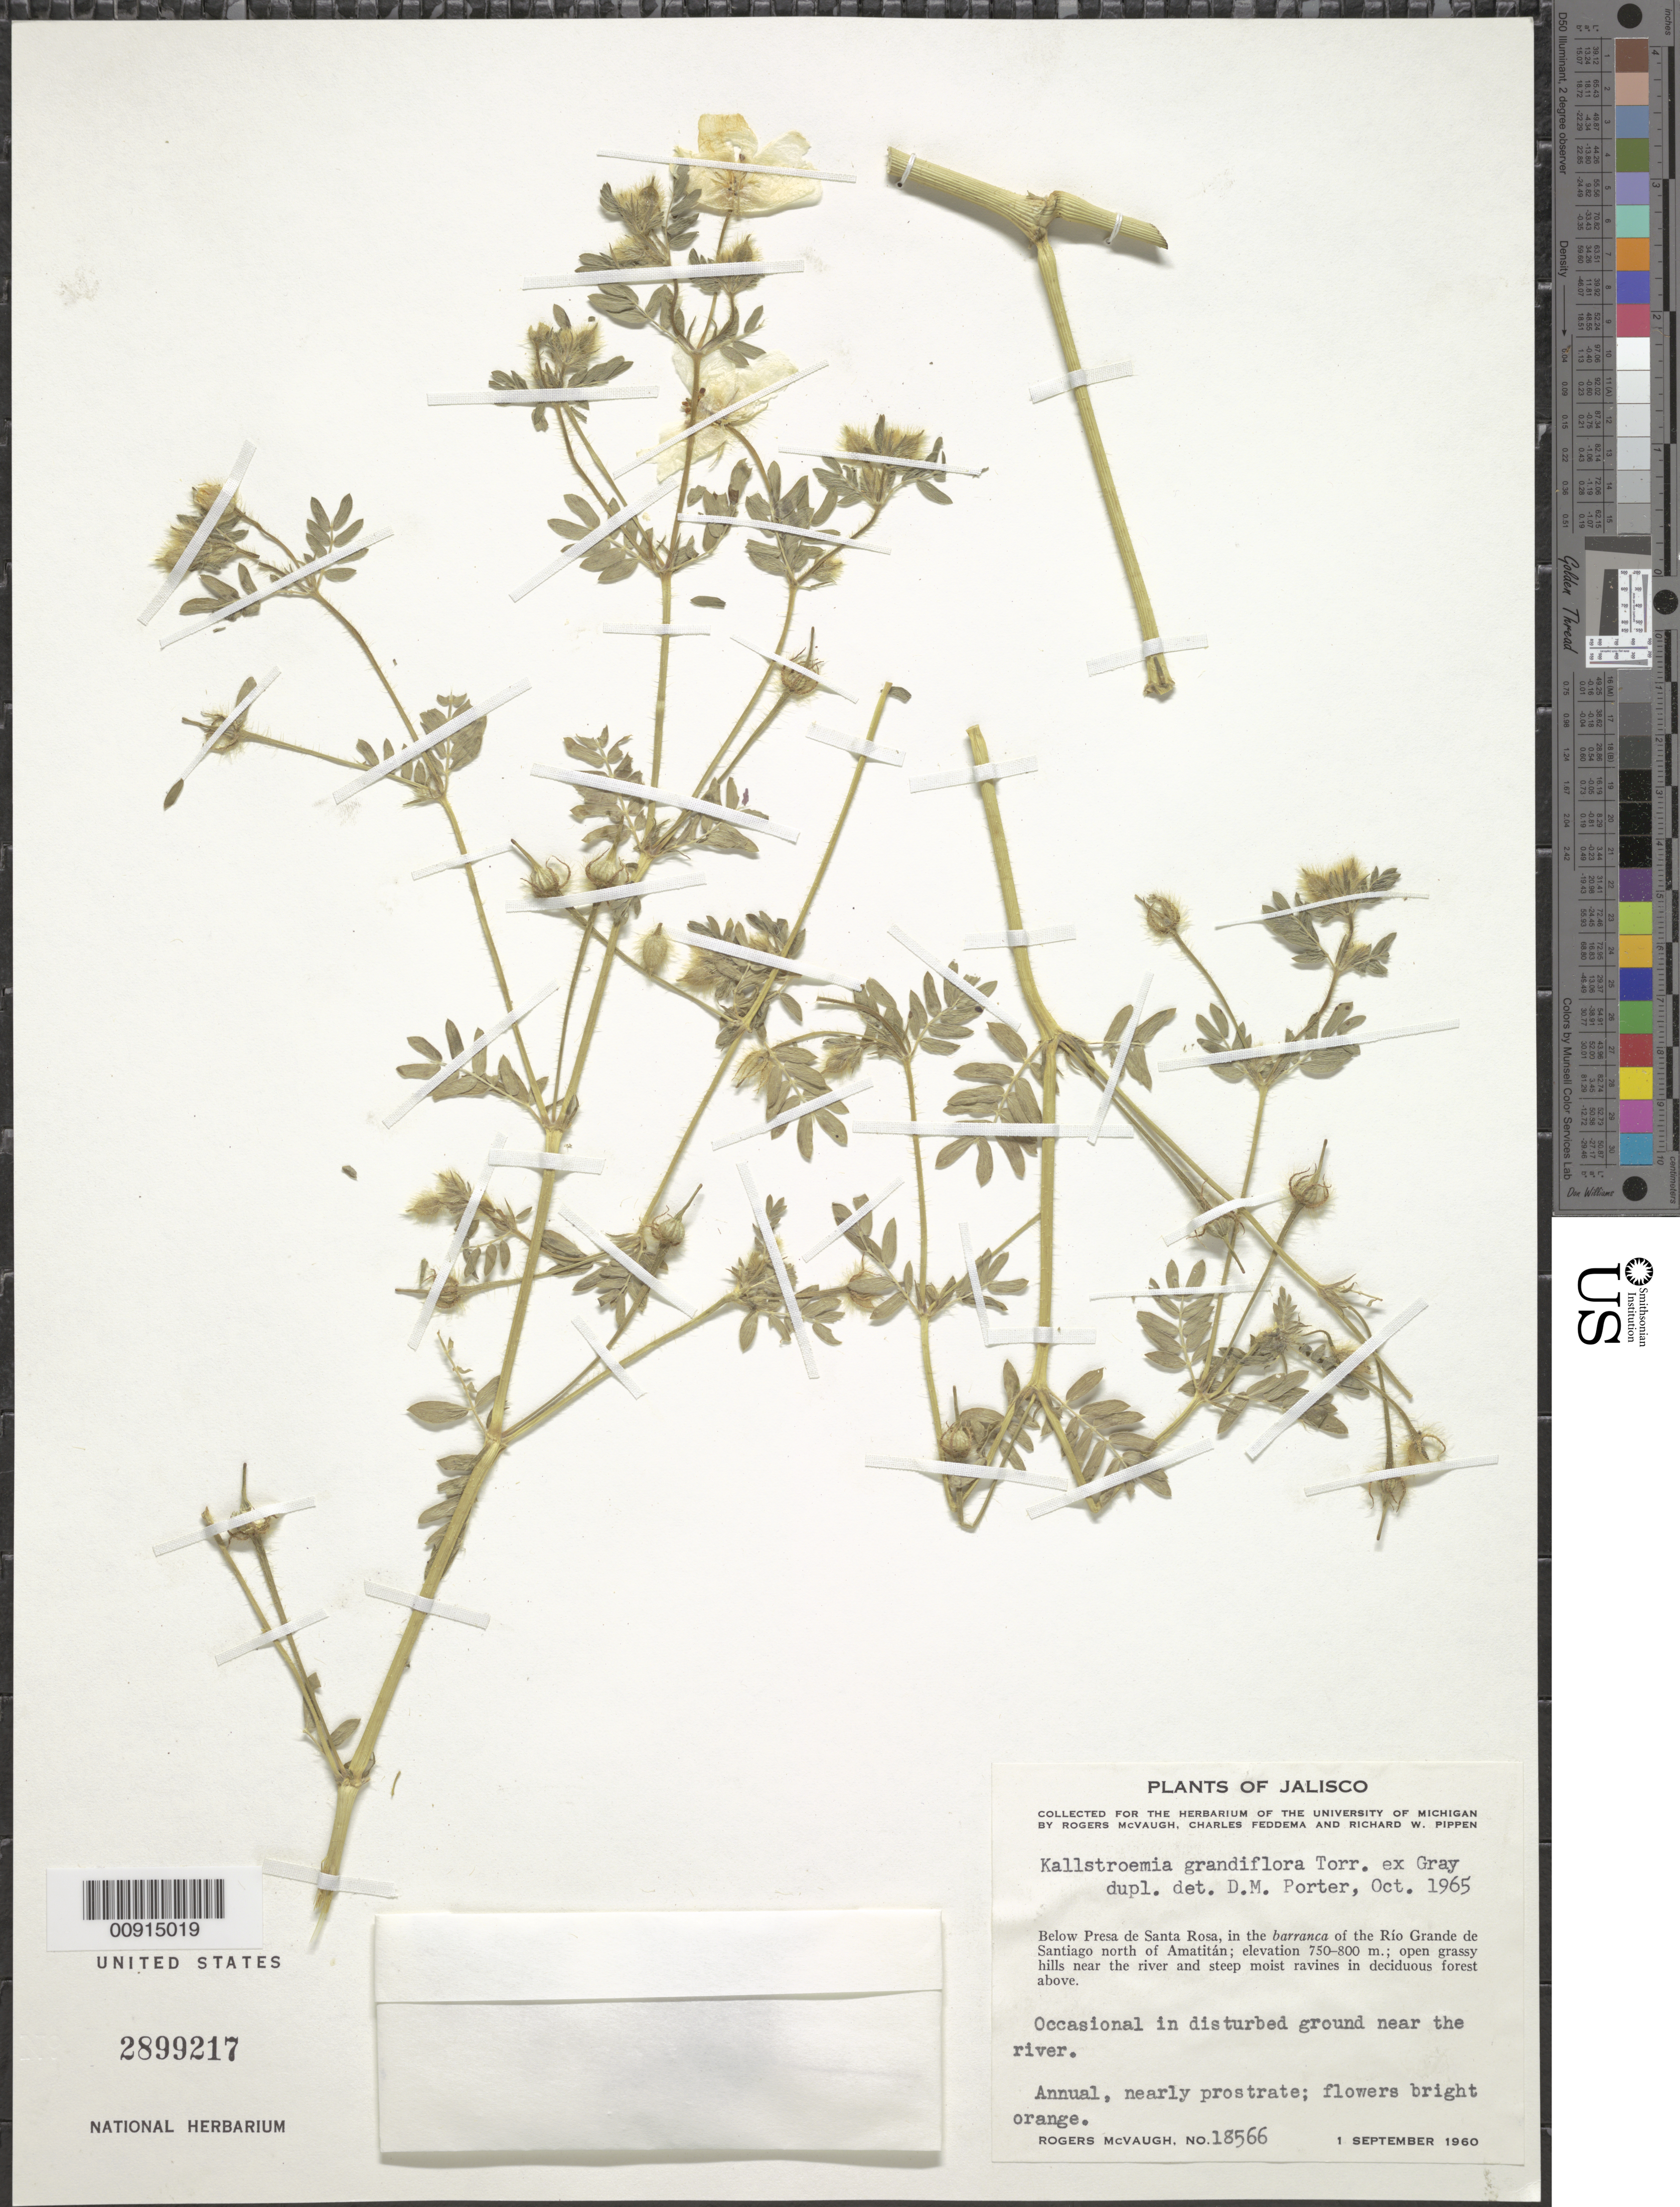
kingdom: Plantae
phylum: Tracheophyta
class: Magnoliopsida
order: Zygophyllales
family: Zygophyllaceae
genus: Kallstroemia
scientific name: Kallstroemia grandiflora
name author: Torr. ex A. Gray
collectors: R. McVaugh, C. Feddema & R. W. Pippen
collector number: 18566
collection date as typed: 01 Sep 1960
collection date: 1960-09-01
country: Mexico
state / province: Jalisco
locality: Jalisco: Below Presa de Santa Rosa in the Barranca of the Río Grande de Santiago north of Amatitán.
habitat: In disturbed ground near the river. Open grassy hills near the river & steep moist ravines in deciduous forest above.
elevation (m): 800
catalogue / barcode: US 2899217